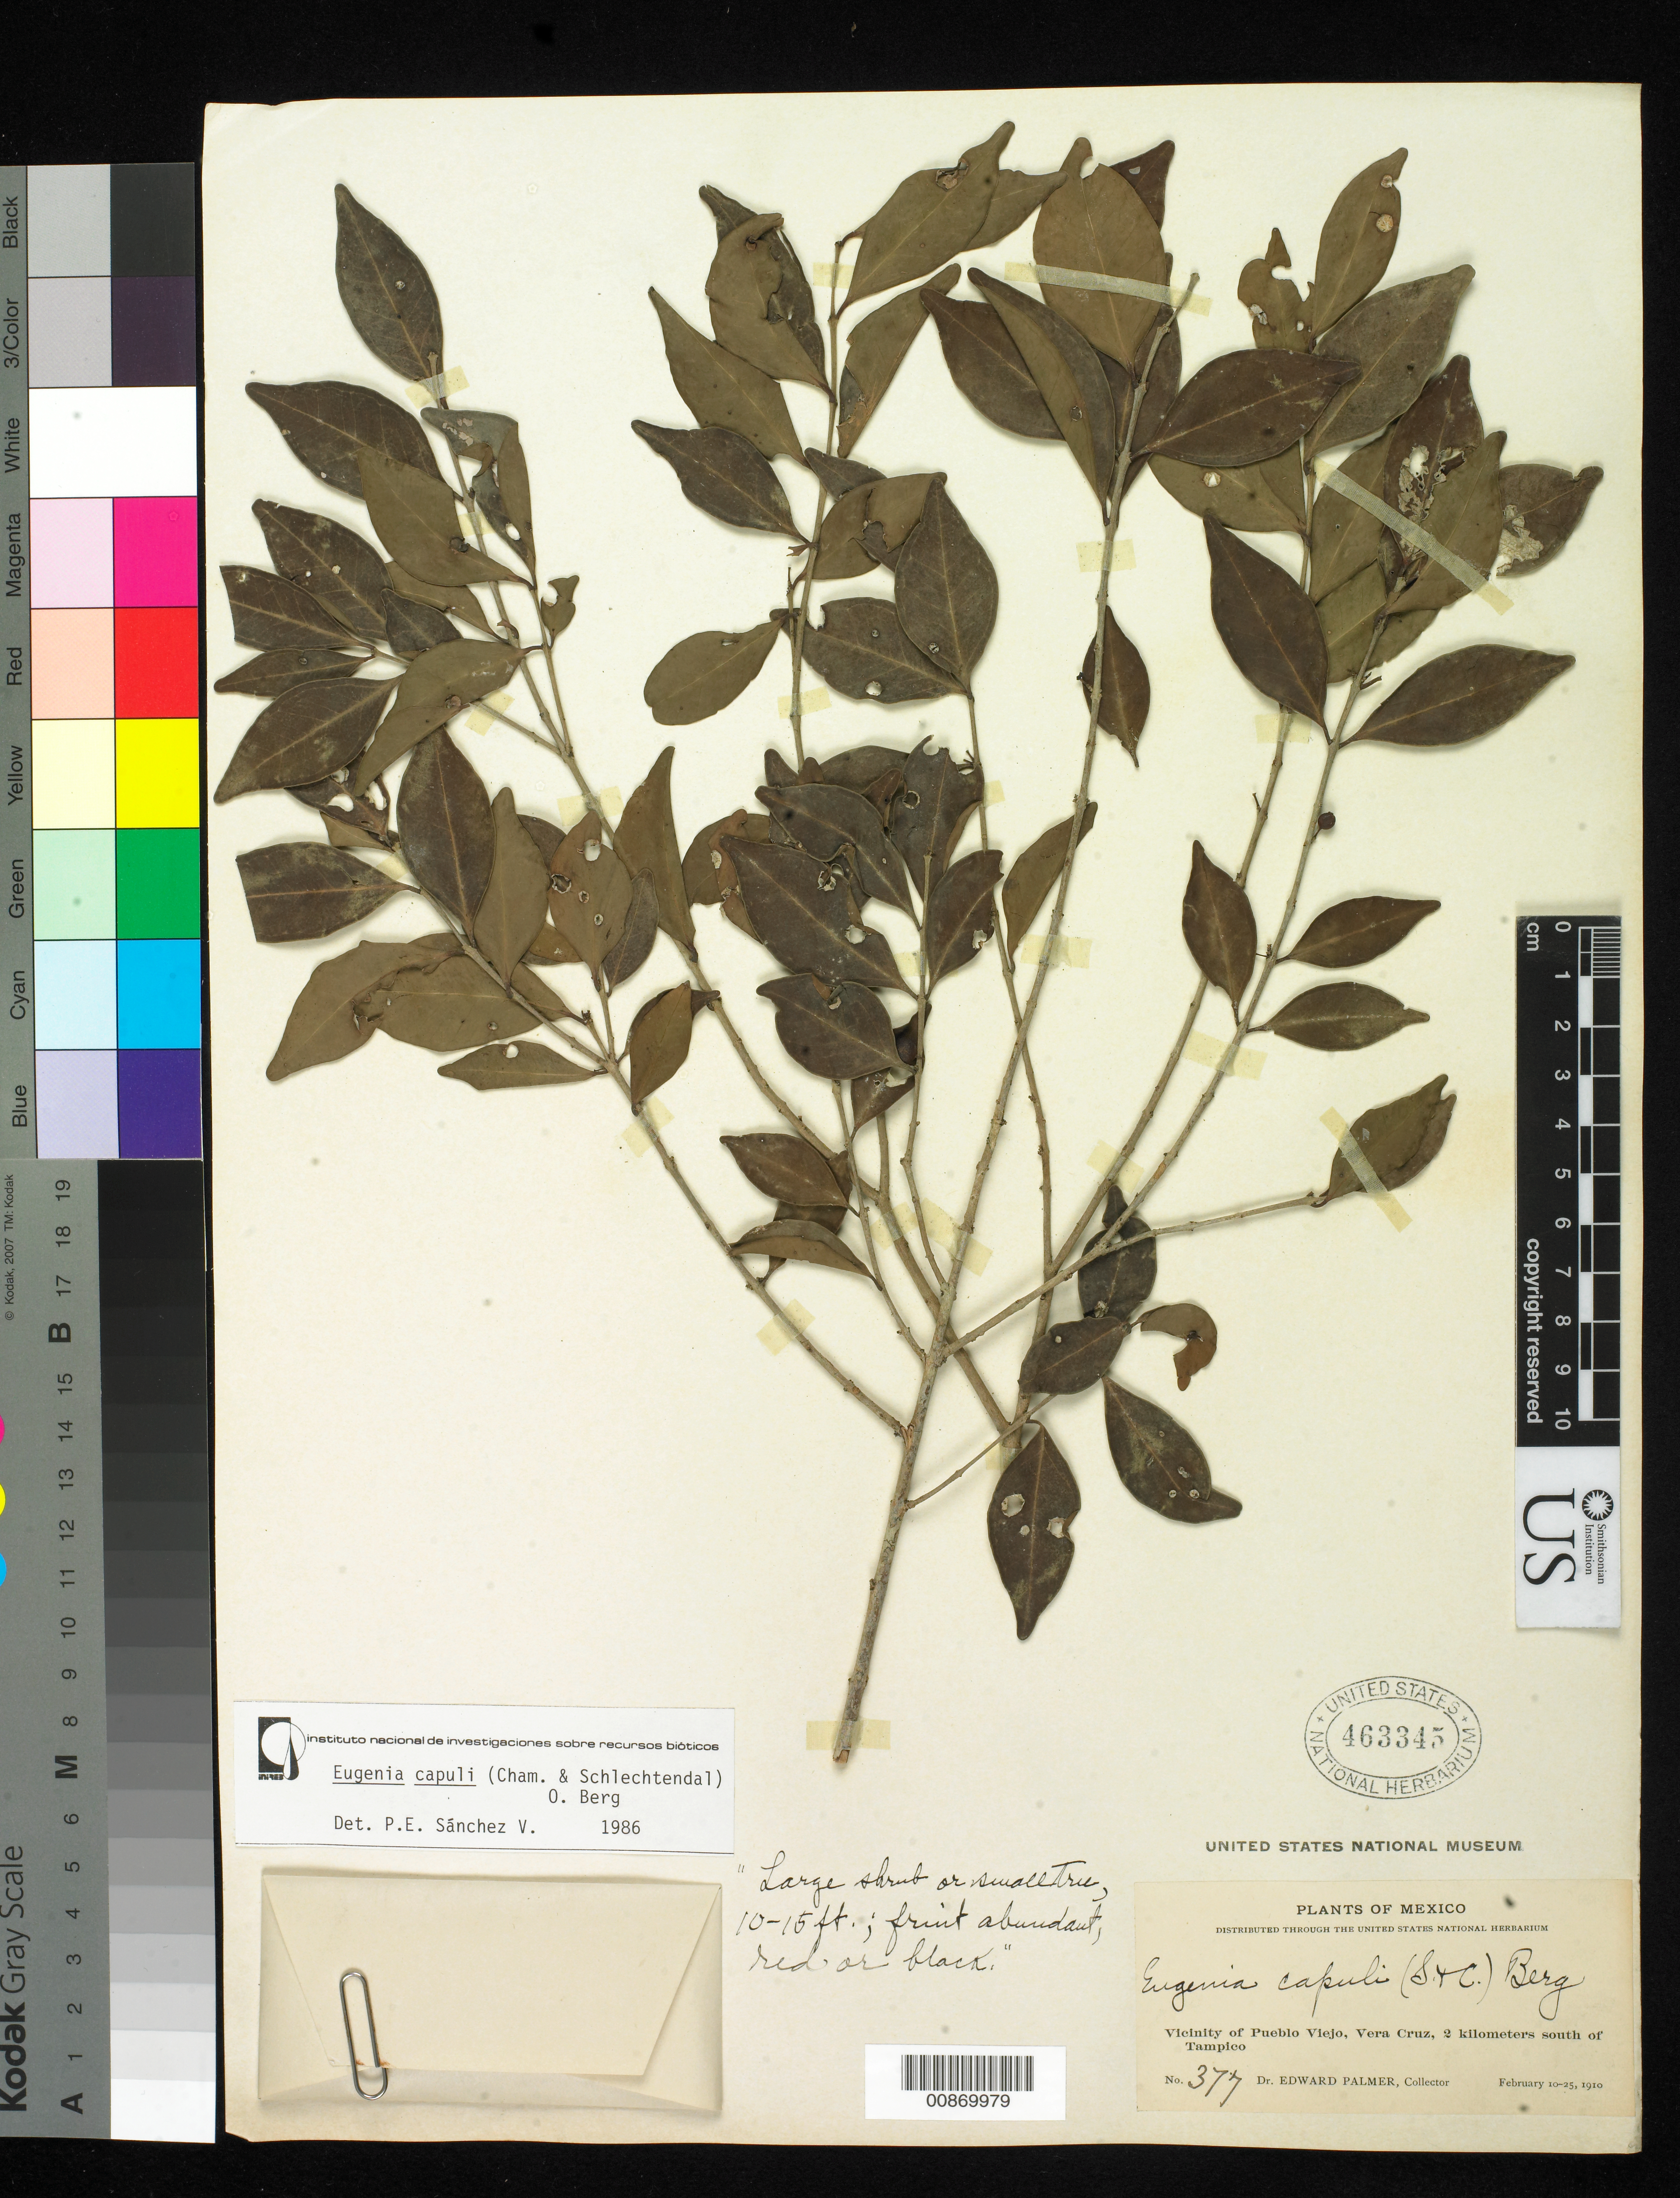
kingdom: Plantae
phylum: Tracheophyta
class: Magnoliopsida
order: Myrtales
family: Myrtaceae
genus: Eugenia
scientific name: Eugenia capuli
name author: (Schltdl. & Cham.) Hook. & Arn.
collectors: E. Palmer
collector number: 377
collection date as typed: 10 Feb 1910 to 25 Feb 1910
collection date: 1910-02-10/1910-02-25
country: Mexico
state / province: Veracruz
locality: Vicinity of Pueblo Viejo, Veracruz, 2 kilometers south of Tampico.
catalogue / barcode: US 463345